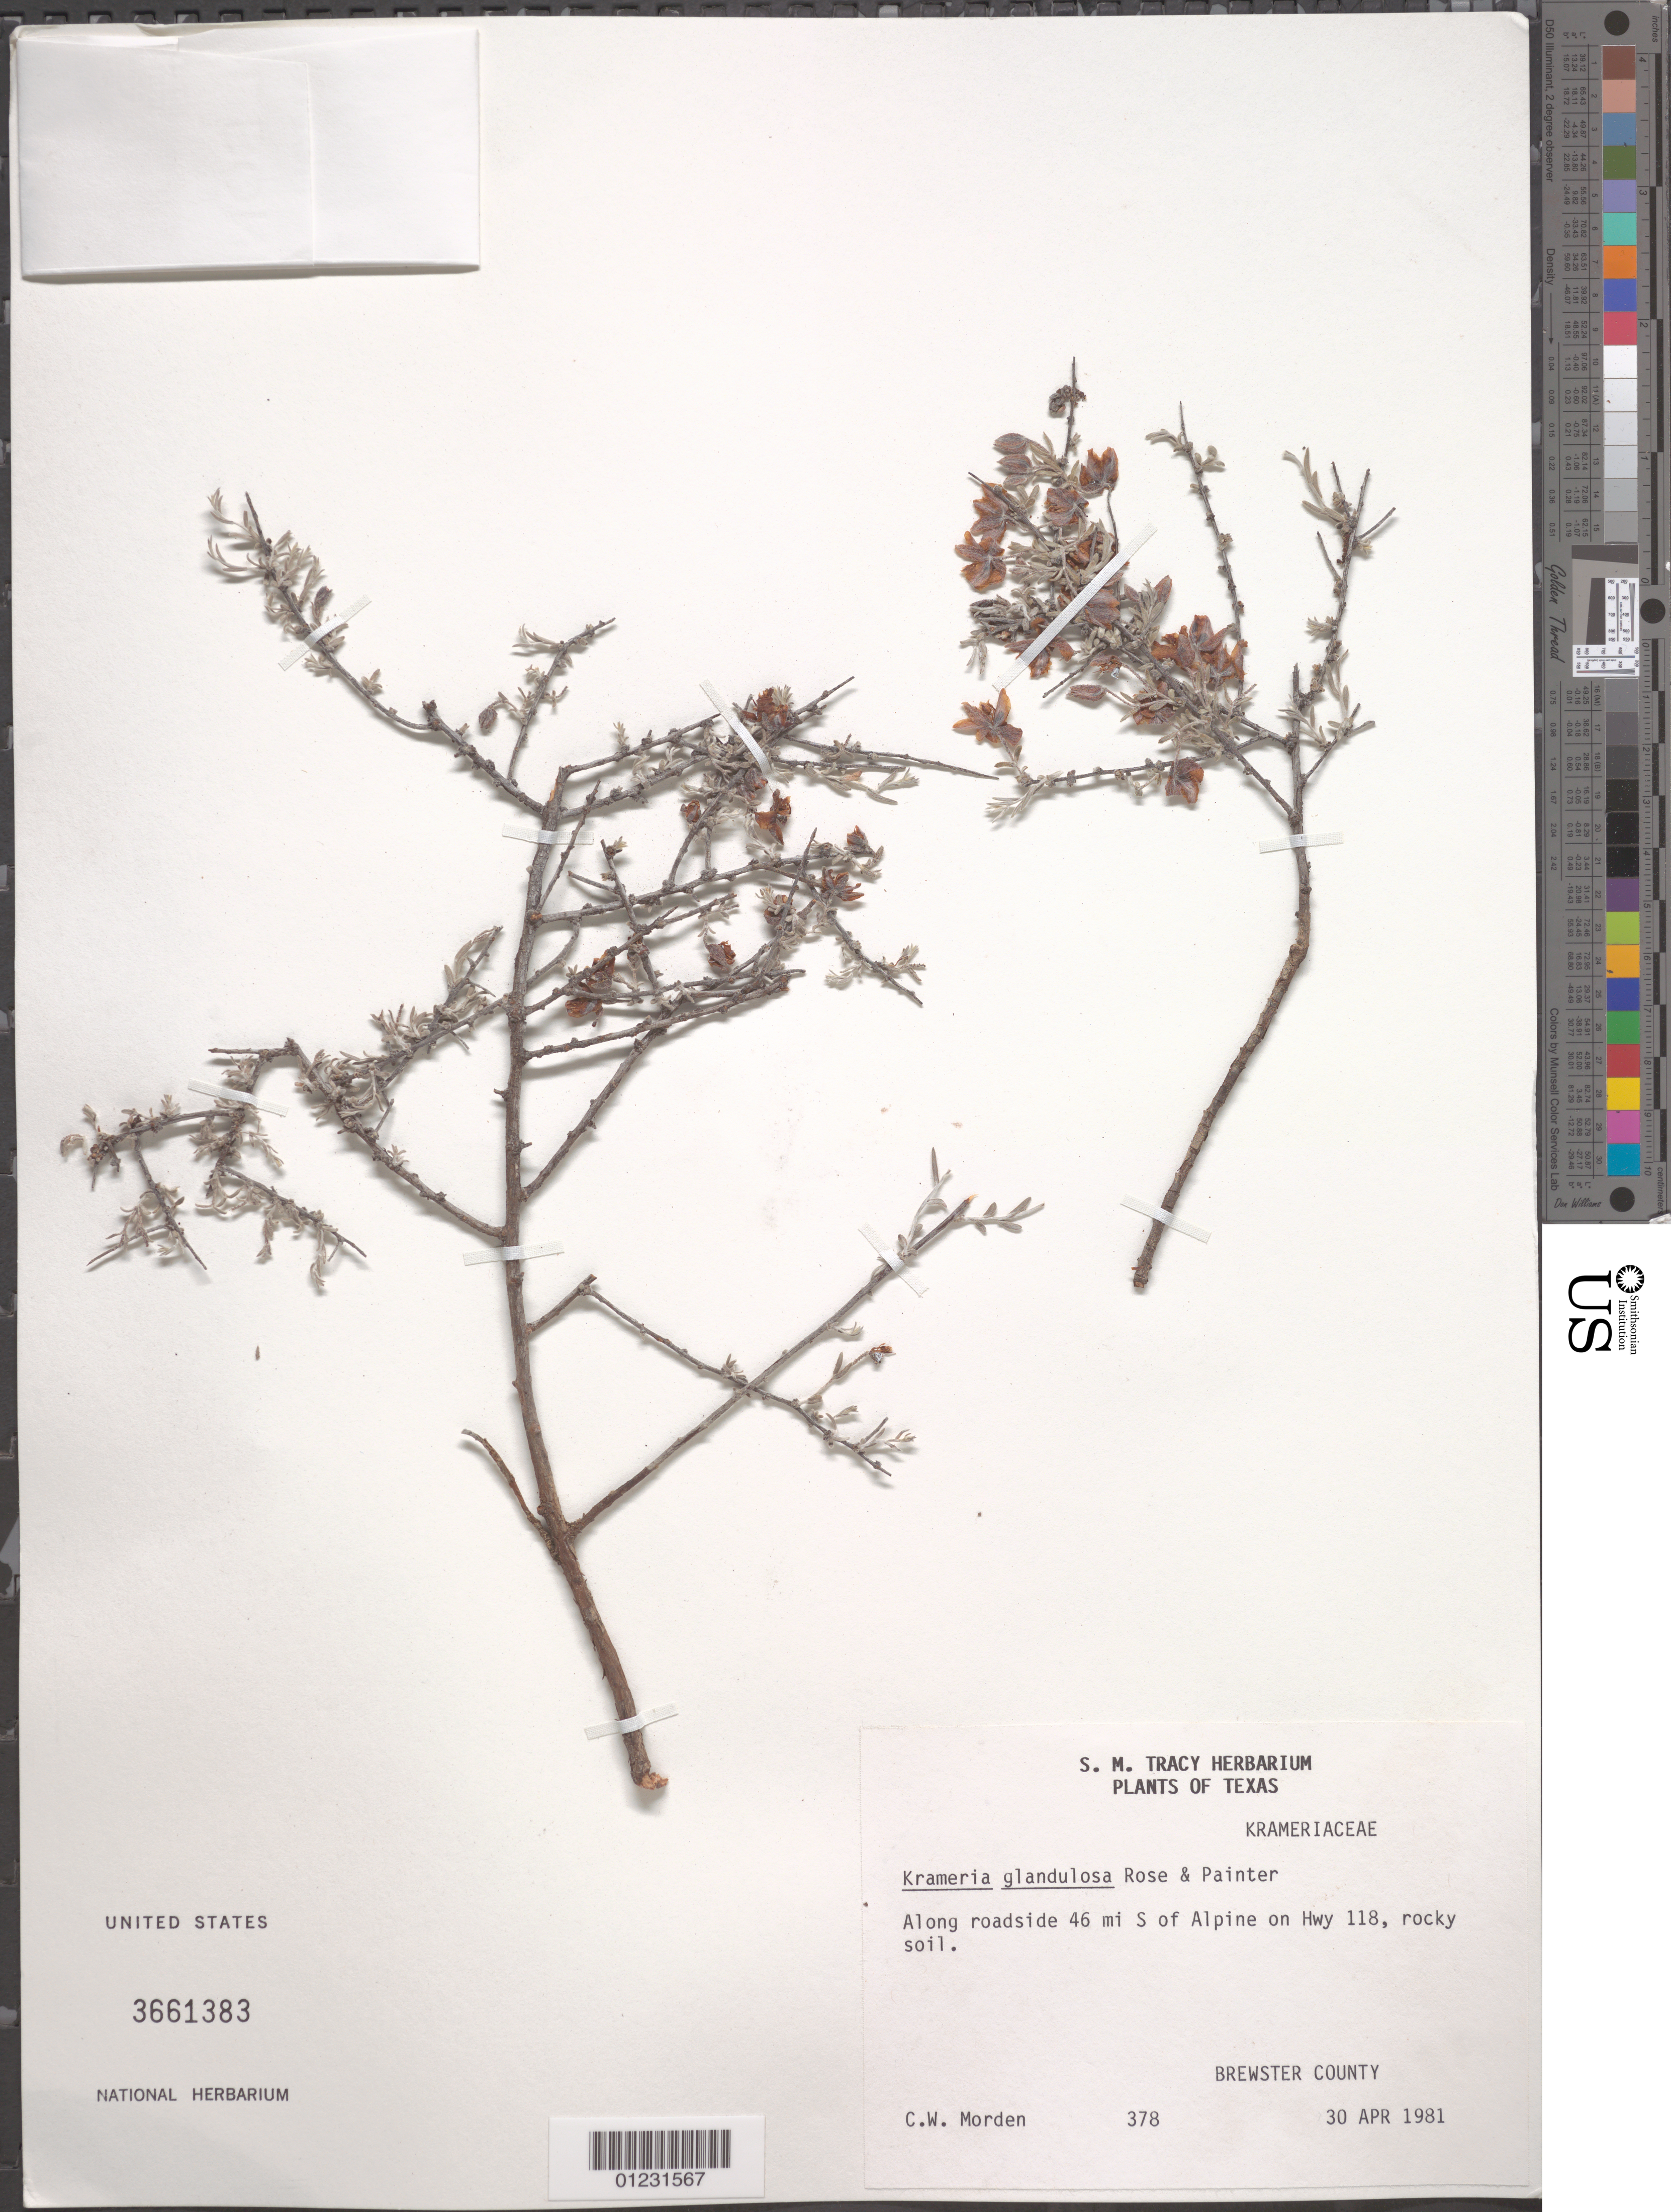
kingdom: Plantae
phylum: Tracheophyta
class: Magnoliopsida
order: Zygophyllales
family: Krameriaceae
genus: Krameria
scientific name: Krameria glandulosa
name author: Rose & J.H. Painter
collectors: C. W. Morden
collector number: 378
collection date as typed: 30 Apr 1981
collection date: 1981-04-30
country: United States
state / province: Texas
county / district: Brewster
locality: Along roadside 46 mi S of Alpine on Hwy 90.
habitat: Rocky soil.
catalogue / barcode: US 3661383